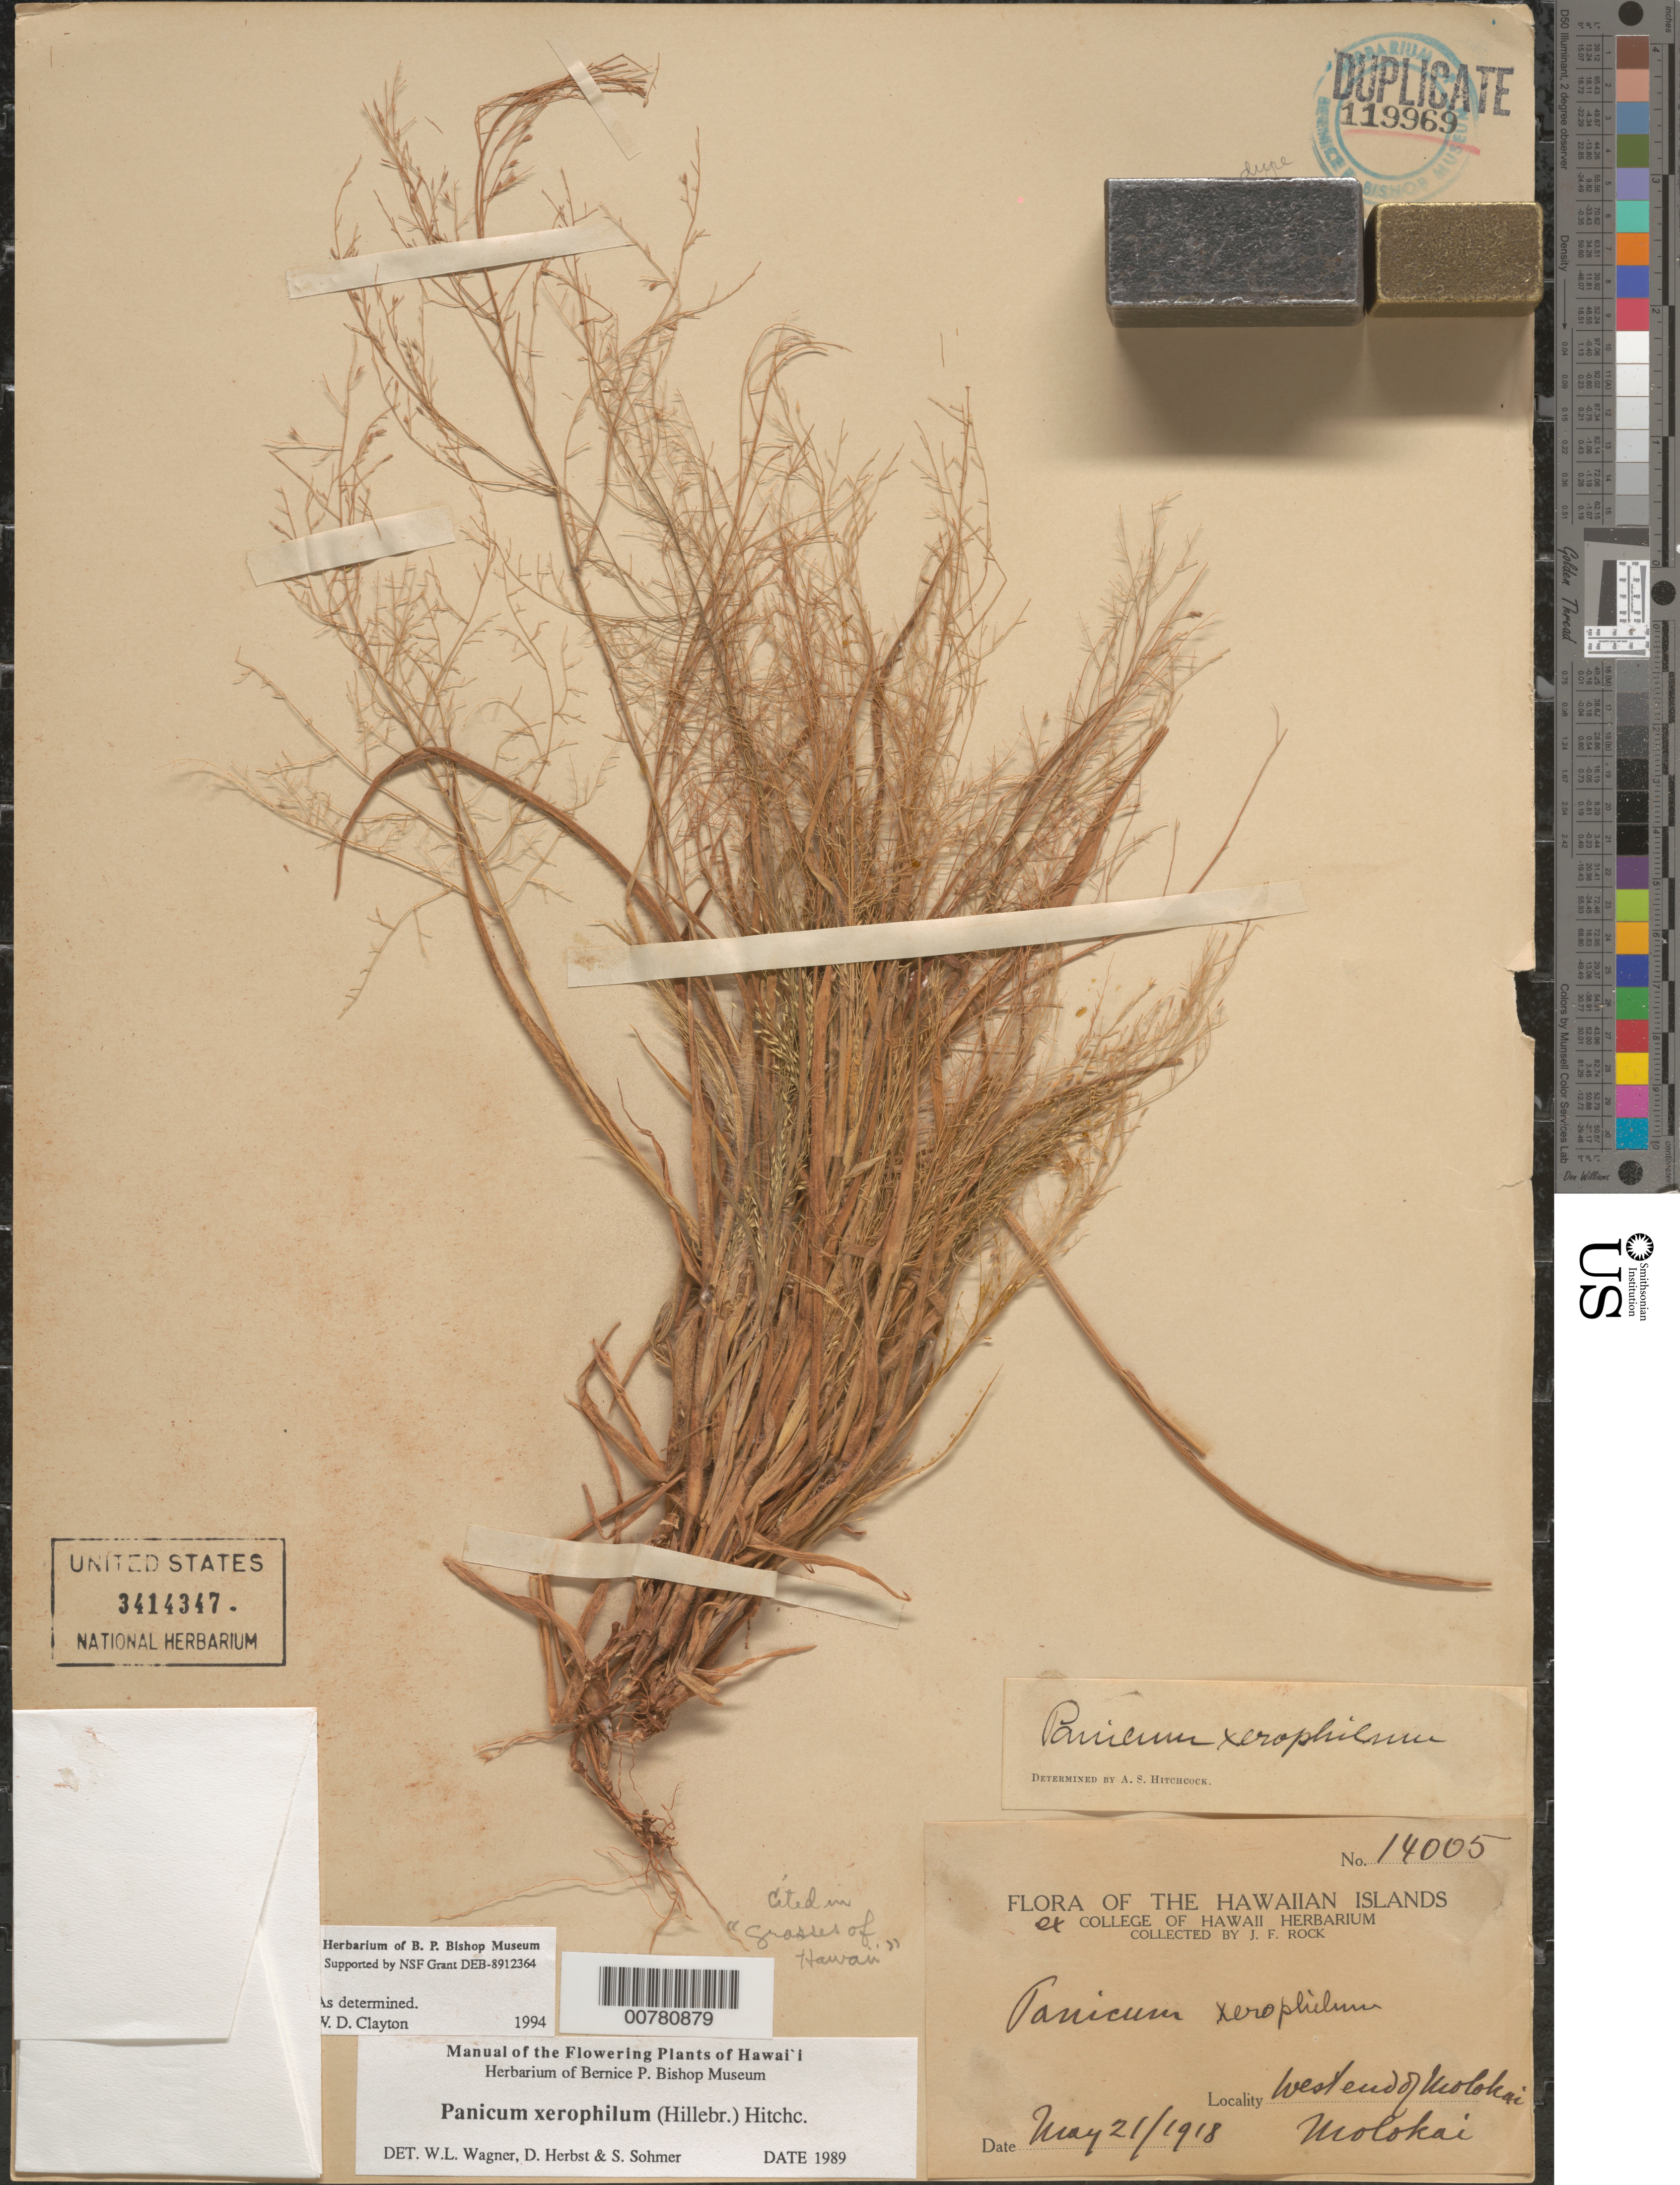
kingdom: Plantae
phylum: Tracheophyta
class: Liliopsida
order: Poales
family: Poaceae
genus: Panicum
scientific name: Panicum xerophilum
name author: (Hillebr.) Hitchc.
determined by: Clayton, W. D.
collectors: J. F. Rock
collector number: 14005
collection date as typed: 21 May 1918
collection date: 1918-05-21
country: United States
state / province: Hawaii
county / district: Maui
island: Moloka'i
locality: West end of Moloka'i (North)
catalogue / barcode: US 3414347